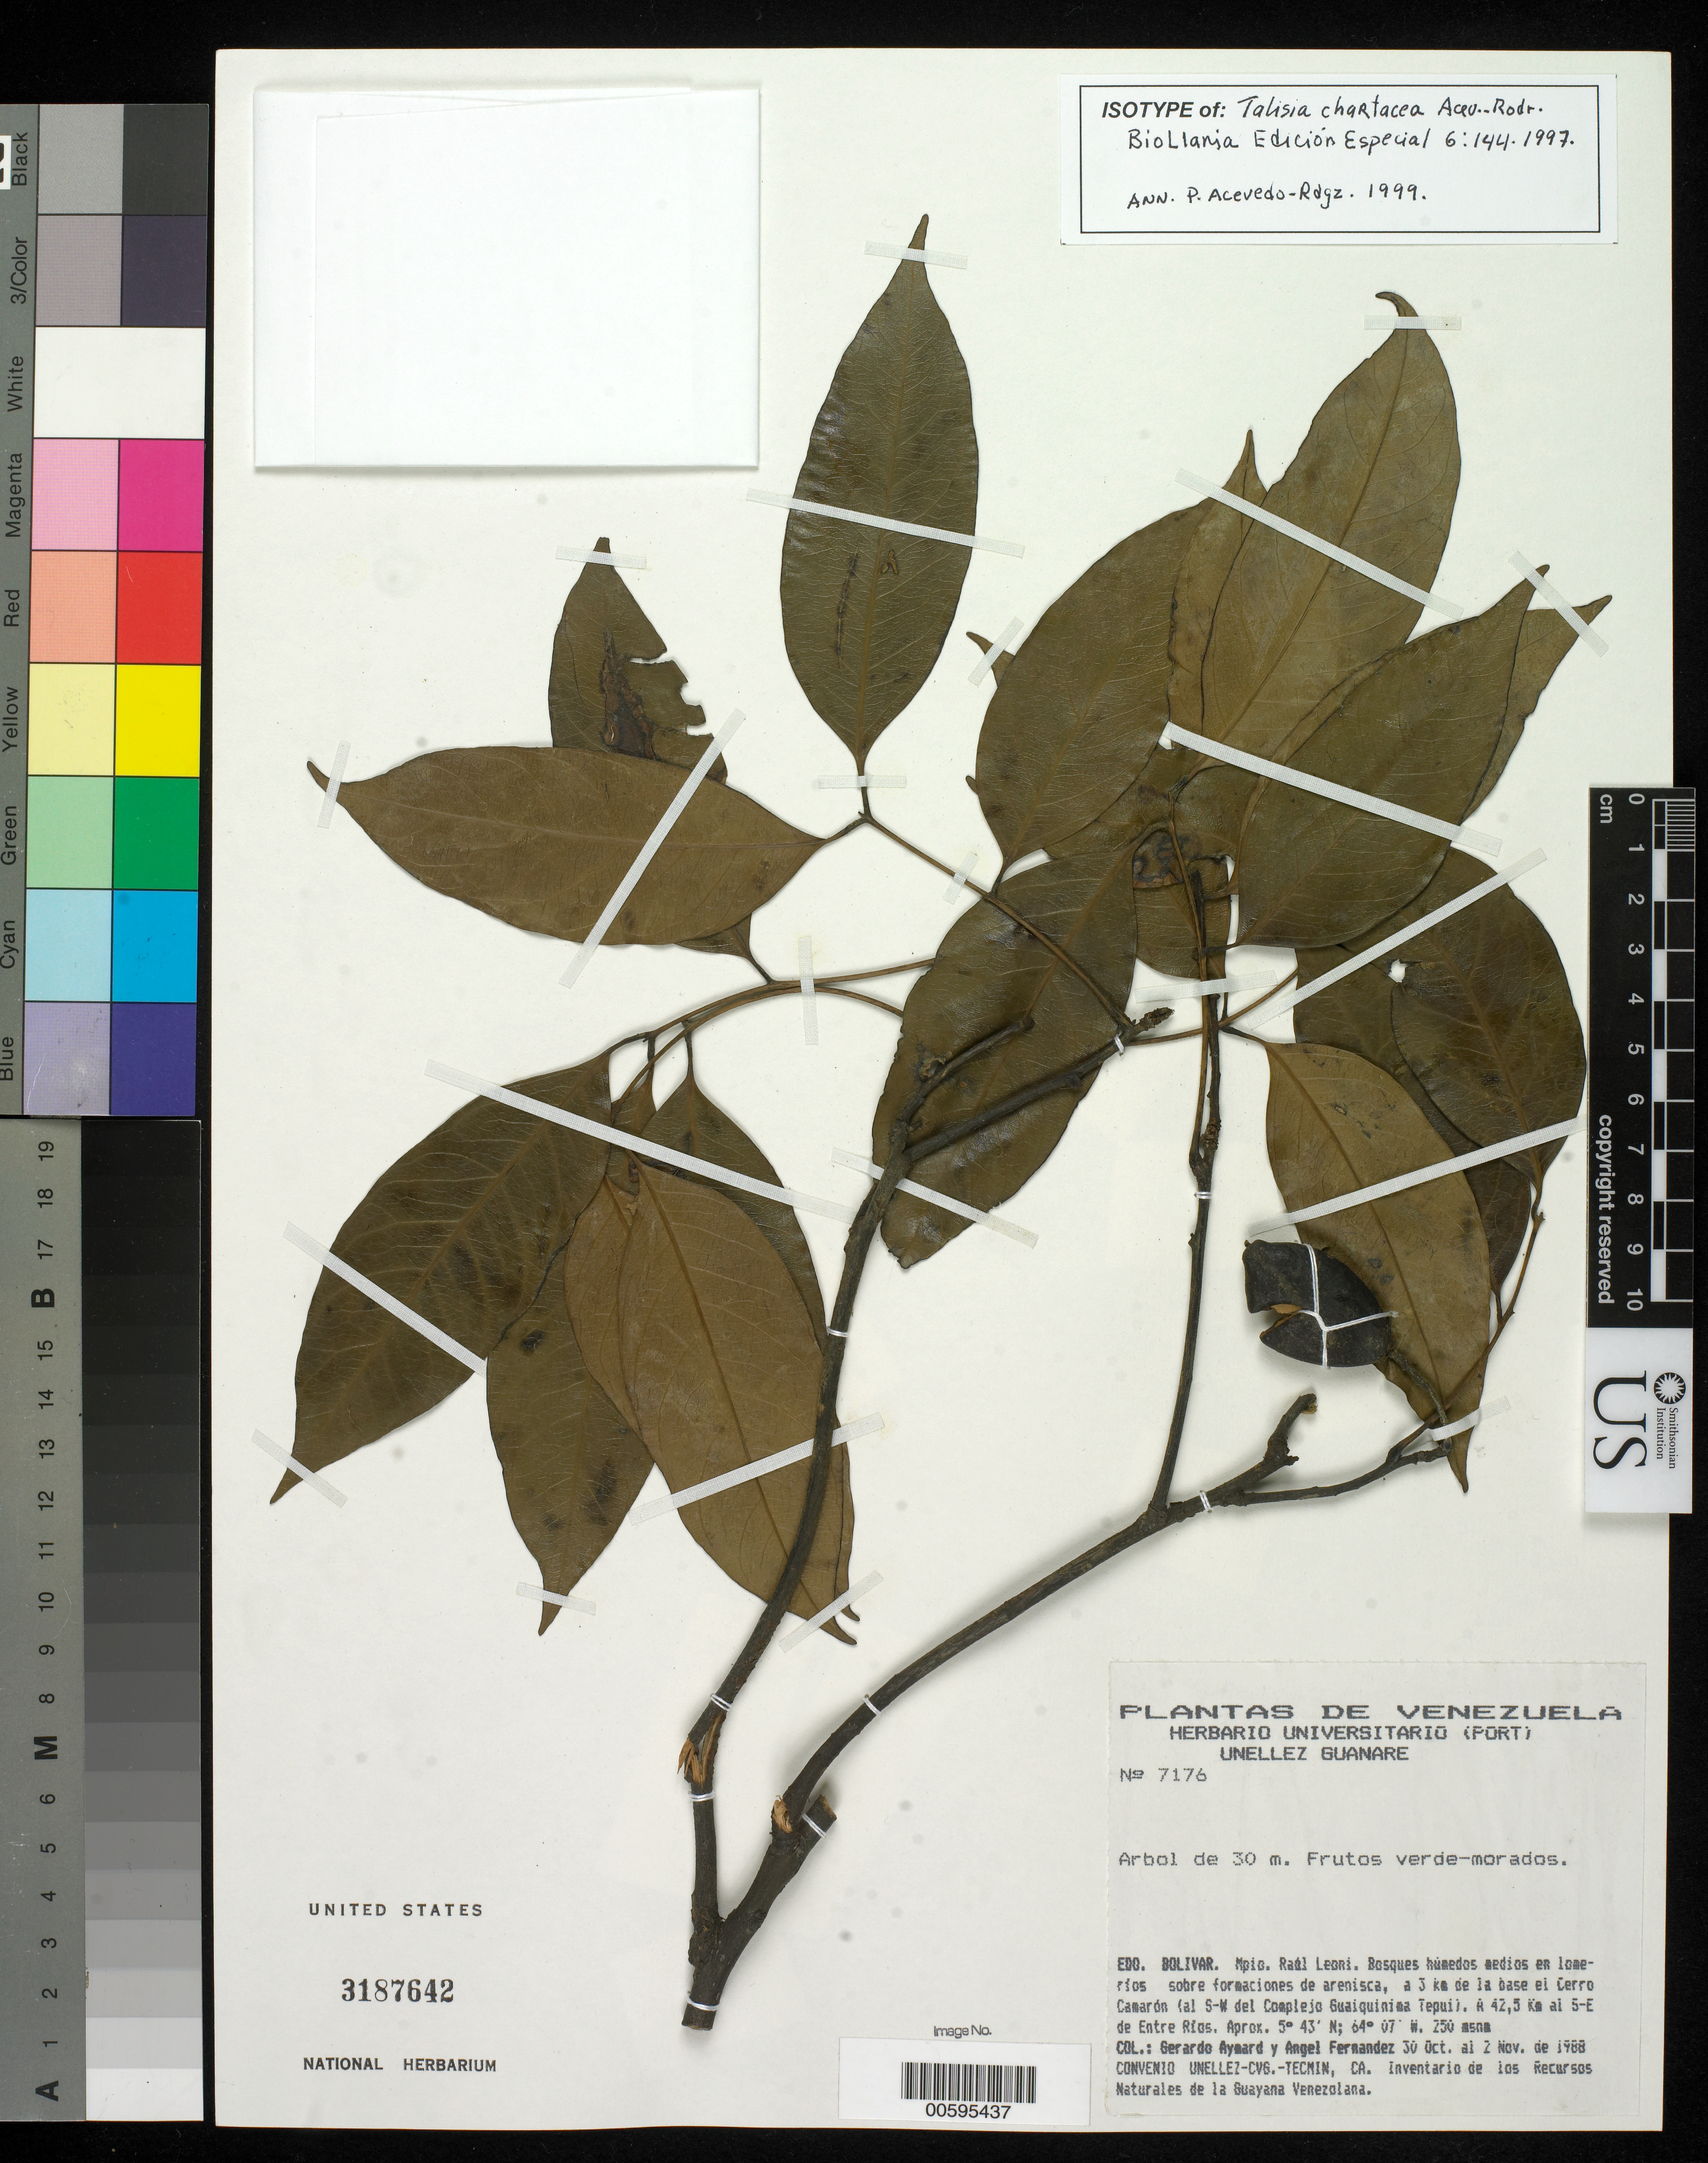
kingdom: Plantae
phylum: Tracheophyta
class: Magnoliopsida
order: Sapindales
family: Sapindaceae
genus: Talisia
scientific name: Talisia chartacea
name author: Acev.-Rodr.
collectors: G. A. Aymard & A. Fernandez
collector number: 7176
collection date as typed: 30 Oct 1988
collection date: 1988-10-30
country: Venezuela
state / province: Bolívar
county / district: Angostura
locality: Raúl Leoni [=Angostura].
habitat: Humid forest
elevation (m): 250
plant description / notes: PORT, MO, NY, US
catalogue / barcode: US 3187642-2